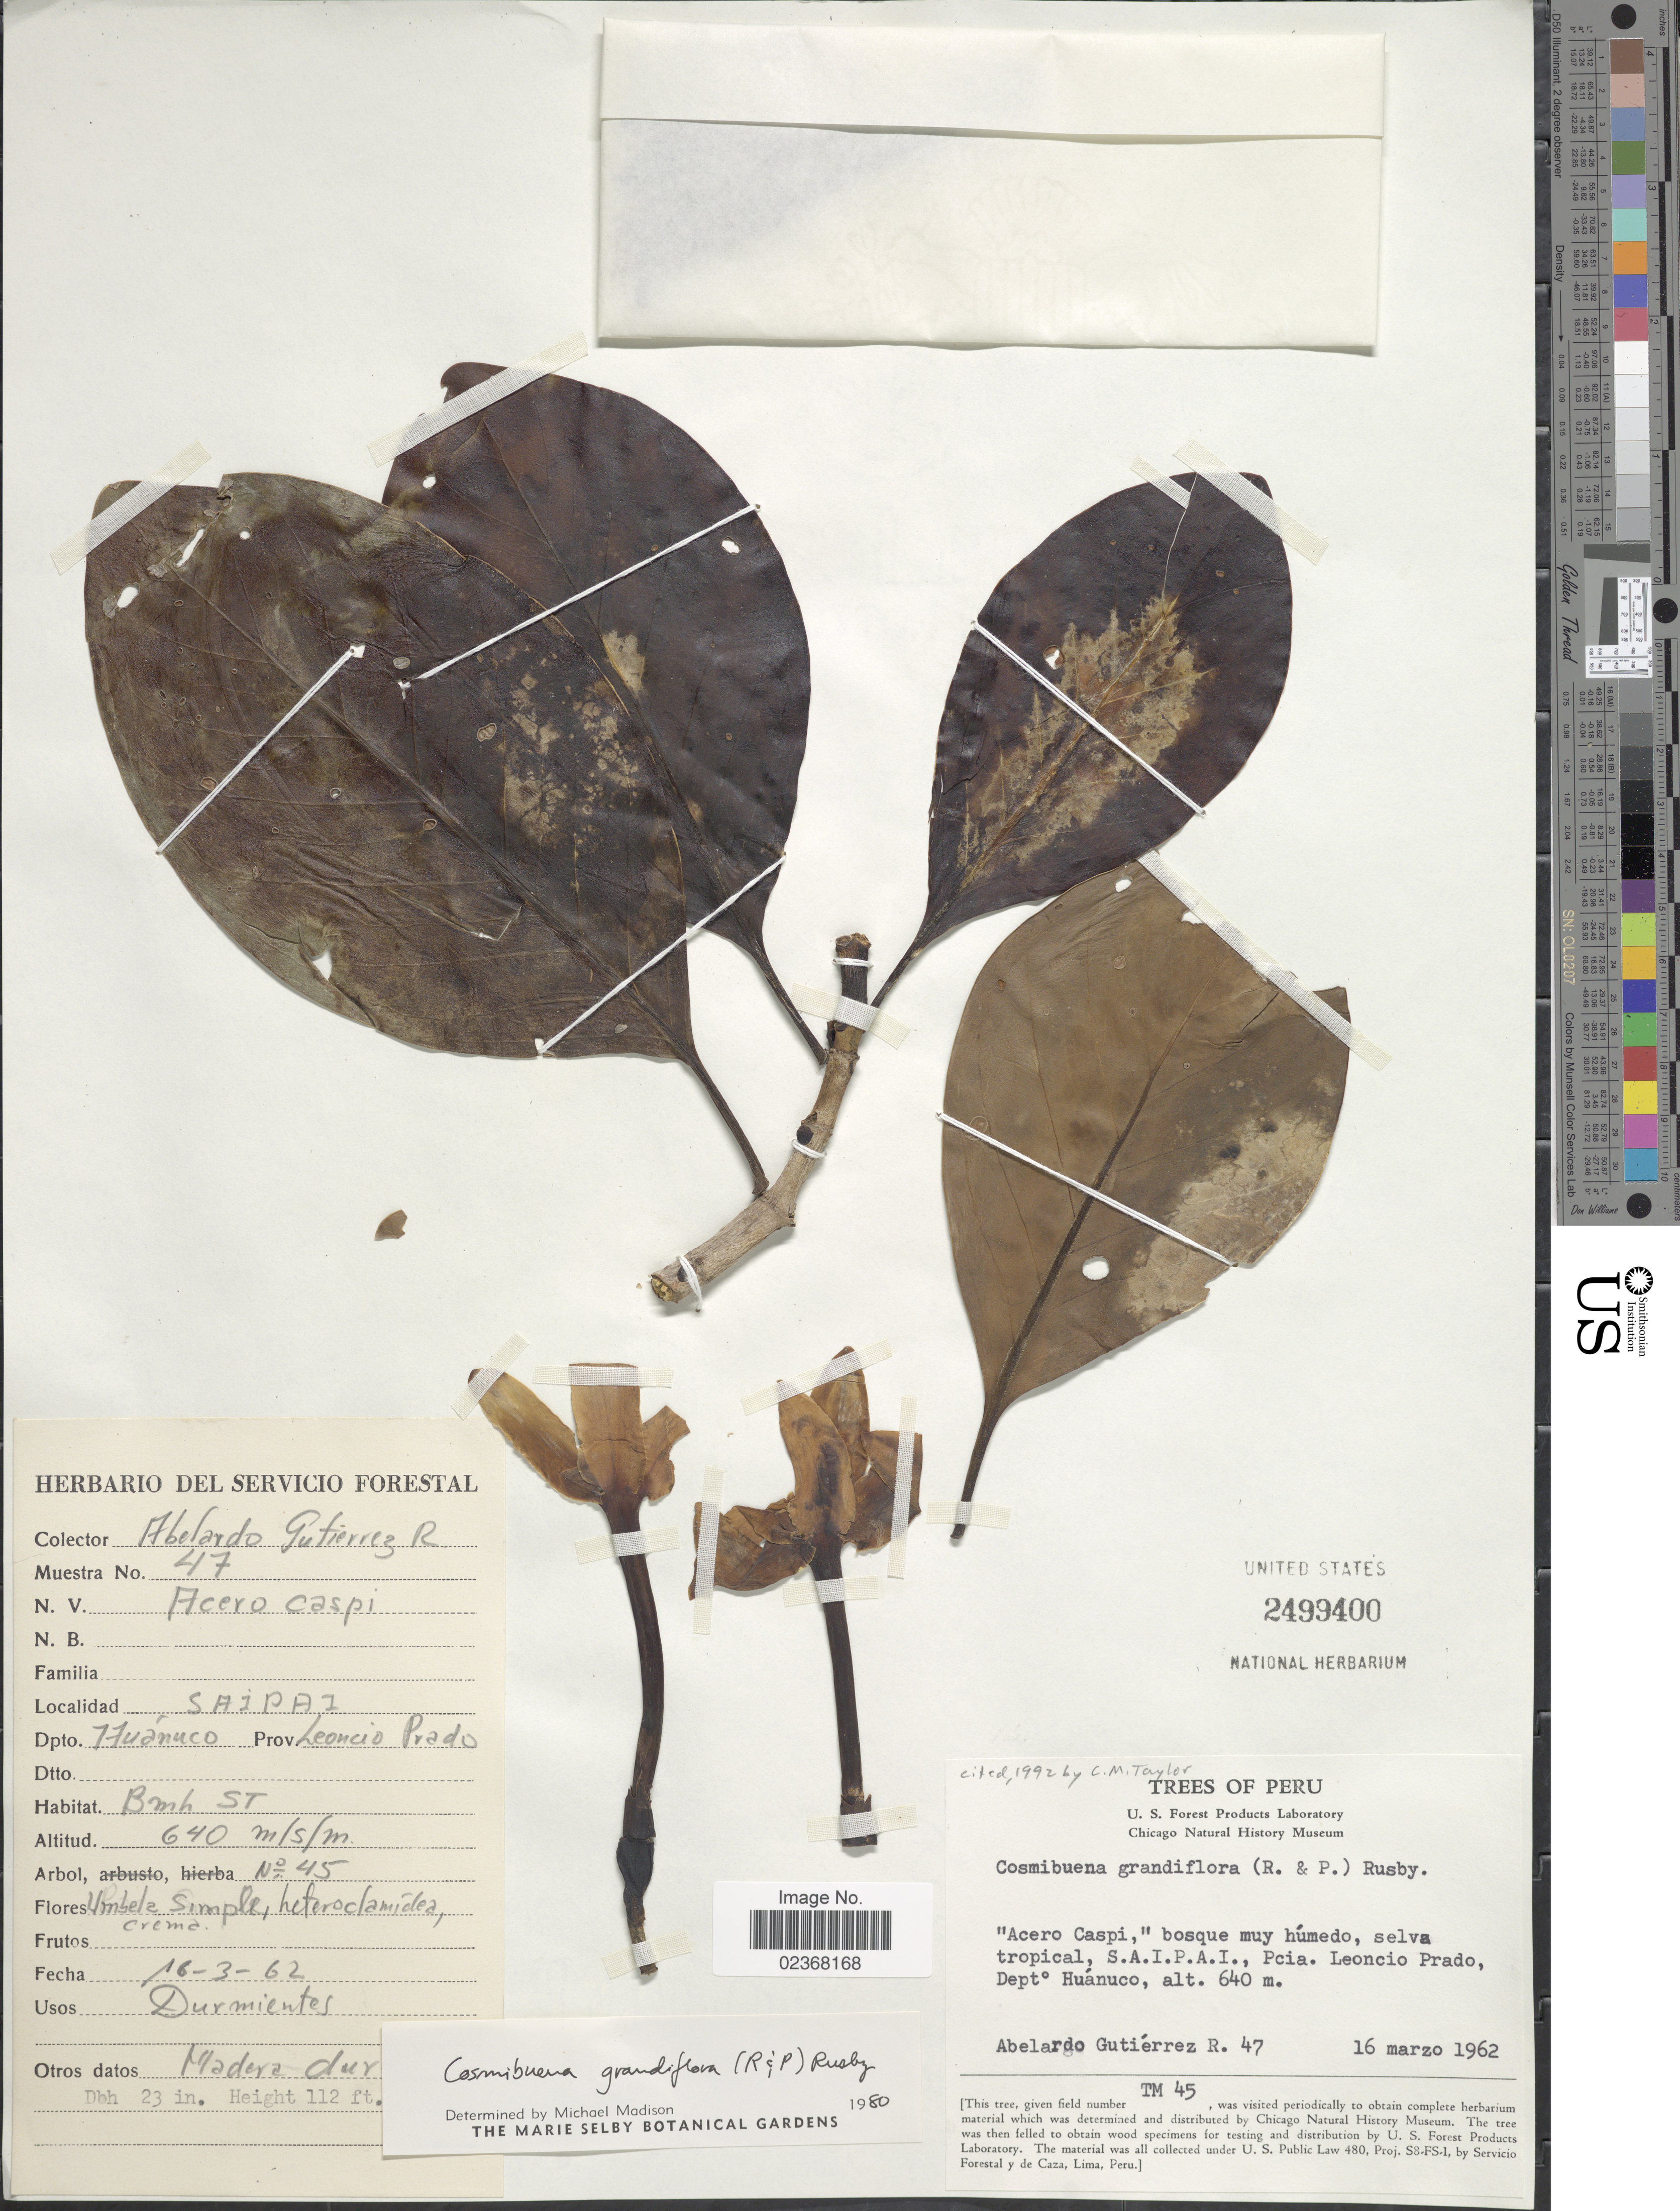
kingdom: Plantae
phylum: Tracheophyta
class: Magnoliopsida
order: Gentianales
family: Rubiaceae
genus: Cosmibuena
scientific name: Cosmibuena grandiflora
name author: (Rose & Pav.) Rusby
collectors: A. Gutiérrez Ruíz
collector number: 47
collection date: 1962-03-16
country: Peru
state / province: Huánuco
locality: Pcia. Leonico Prado., Dept. Huanuco, S.A.I.P.A.I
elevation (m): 640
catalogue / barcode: US 2499400